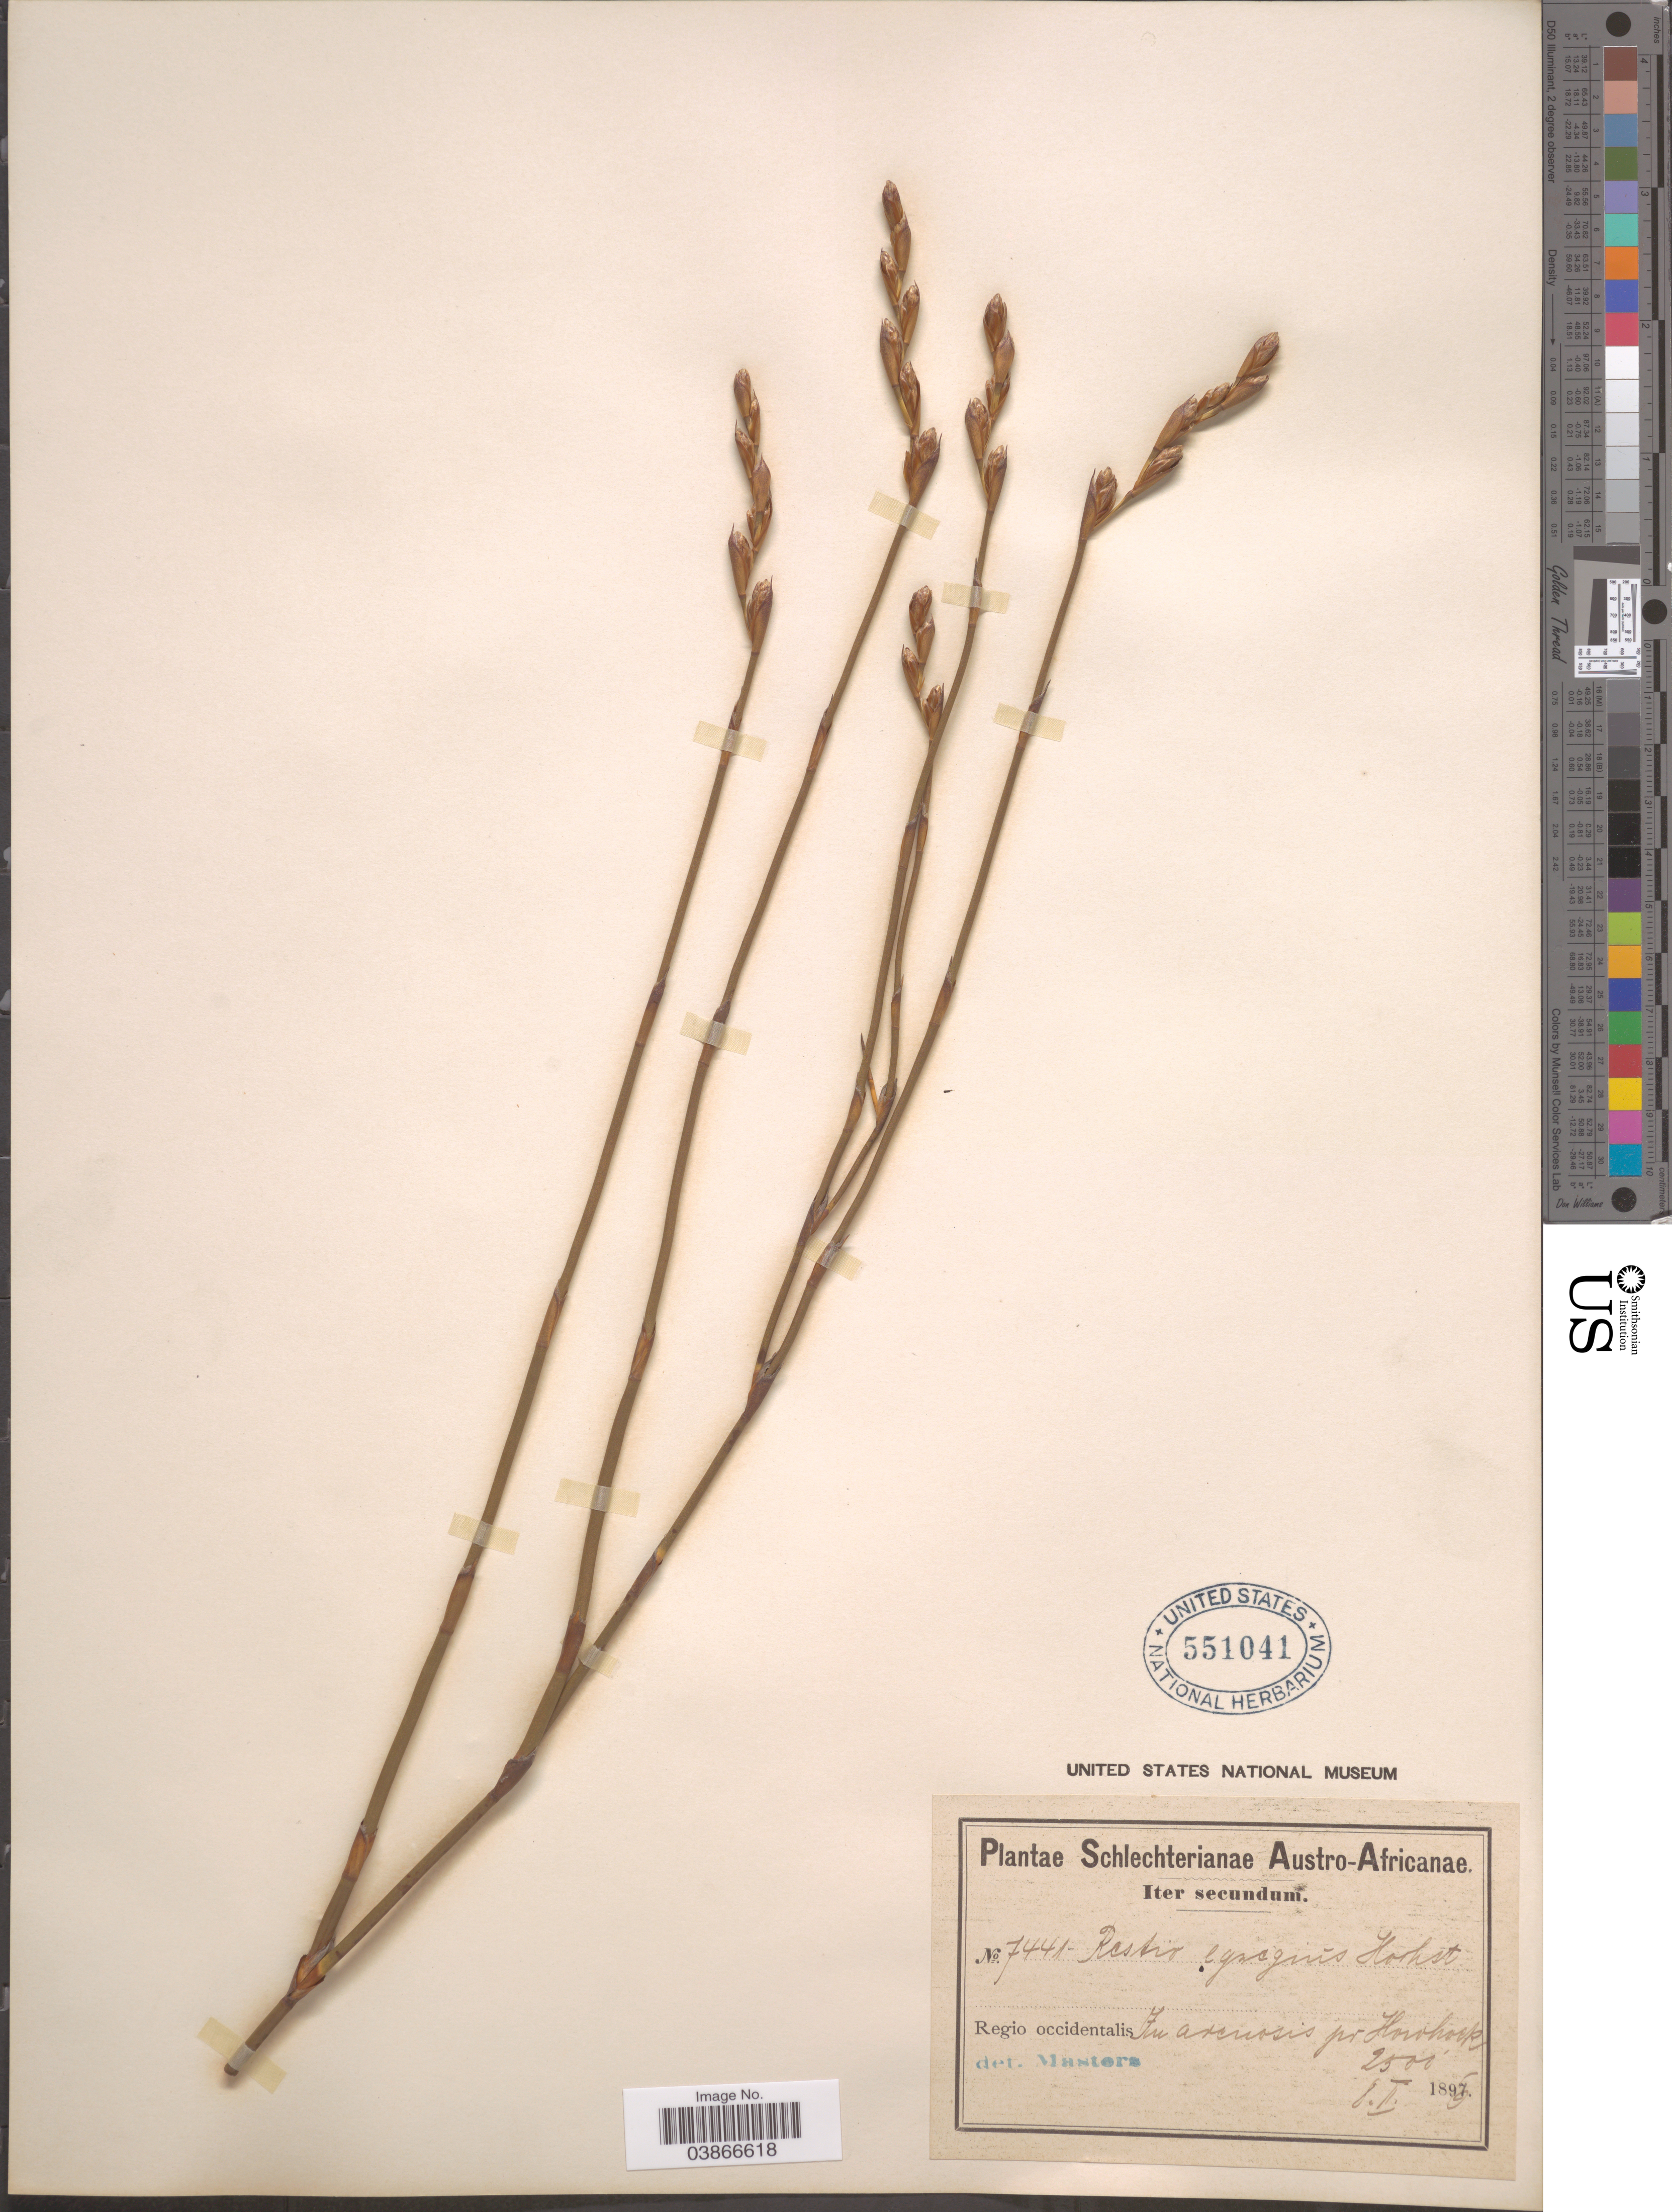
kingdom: Plantae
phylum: Tracheophyta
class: Liliopsida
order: Poales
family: Restionaceae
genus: Restio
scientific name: Restio egregius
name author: Hochst.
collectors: Schlechter, --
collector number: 7441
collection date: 1896-02-08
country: South Africa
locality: Austro-Africanae. Regio occidentalis. In arenosis pr. Howhoek.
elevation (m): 762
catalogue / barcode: US 551041